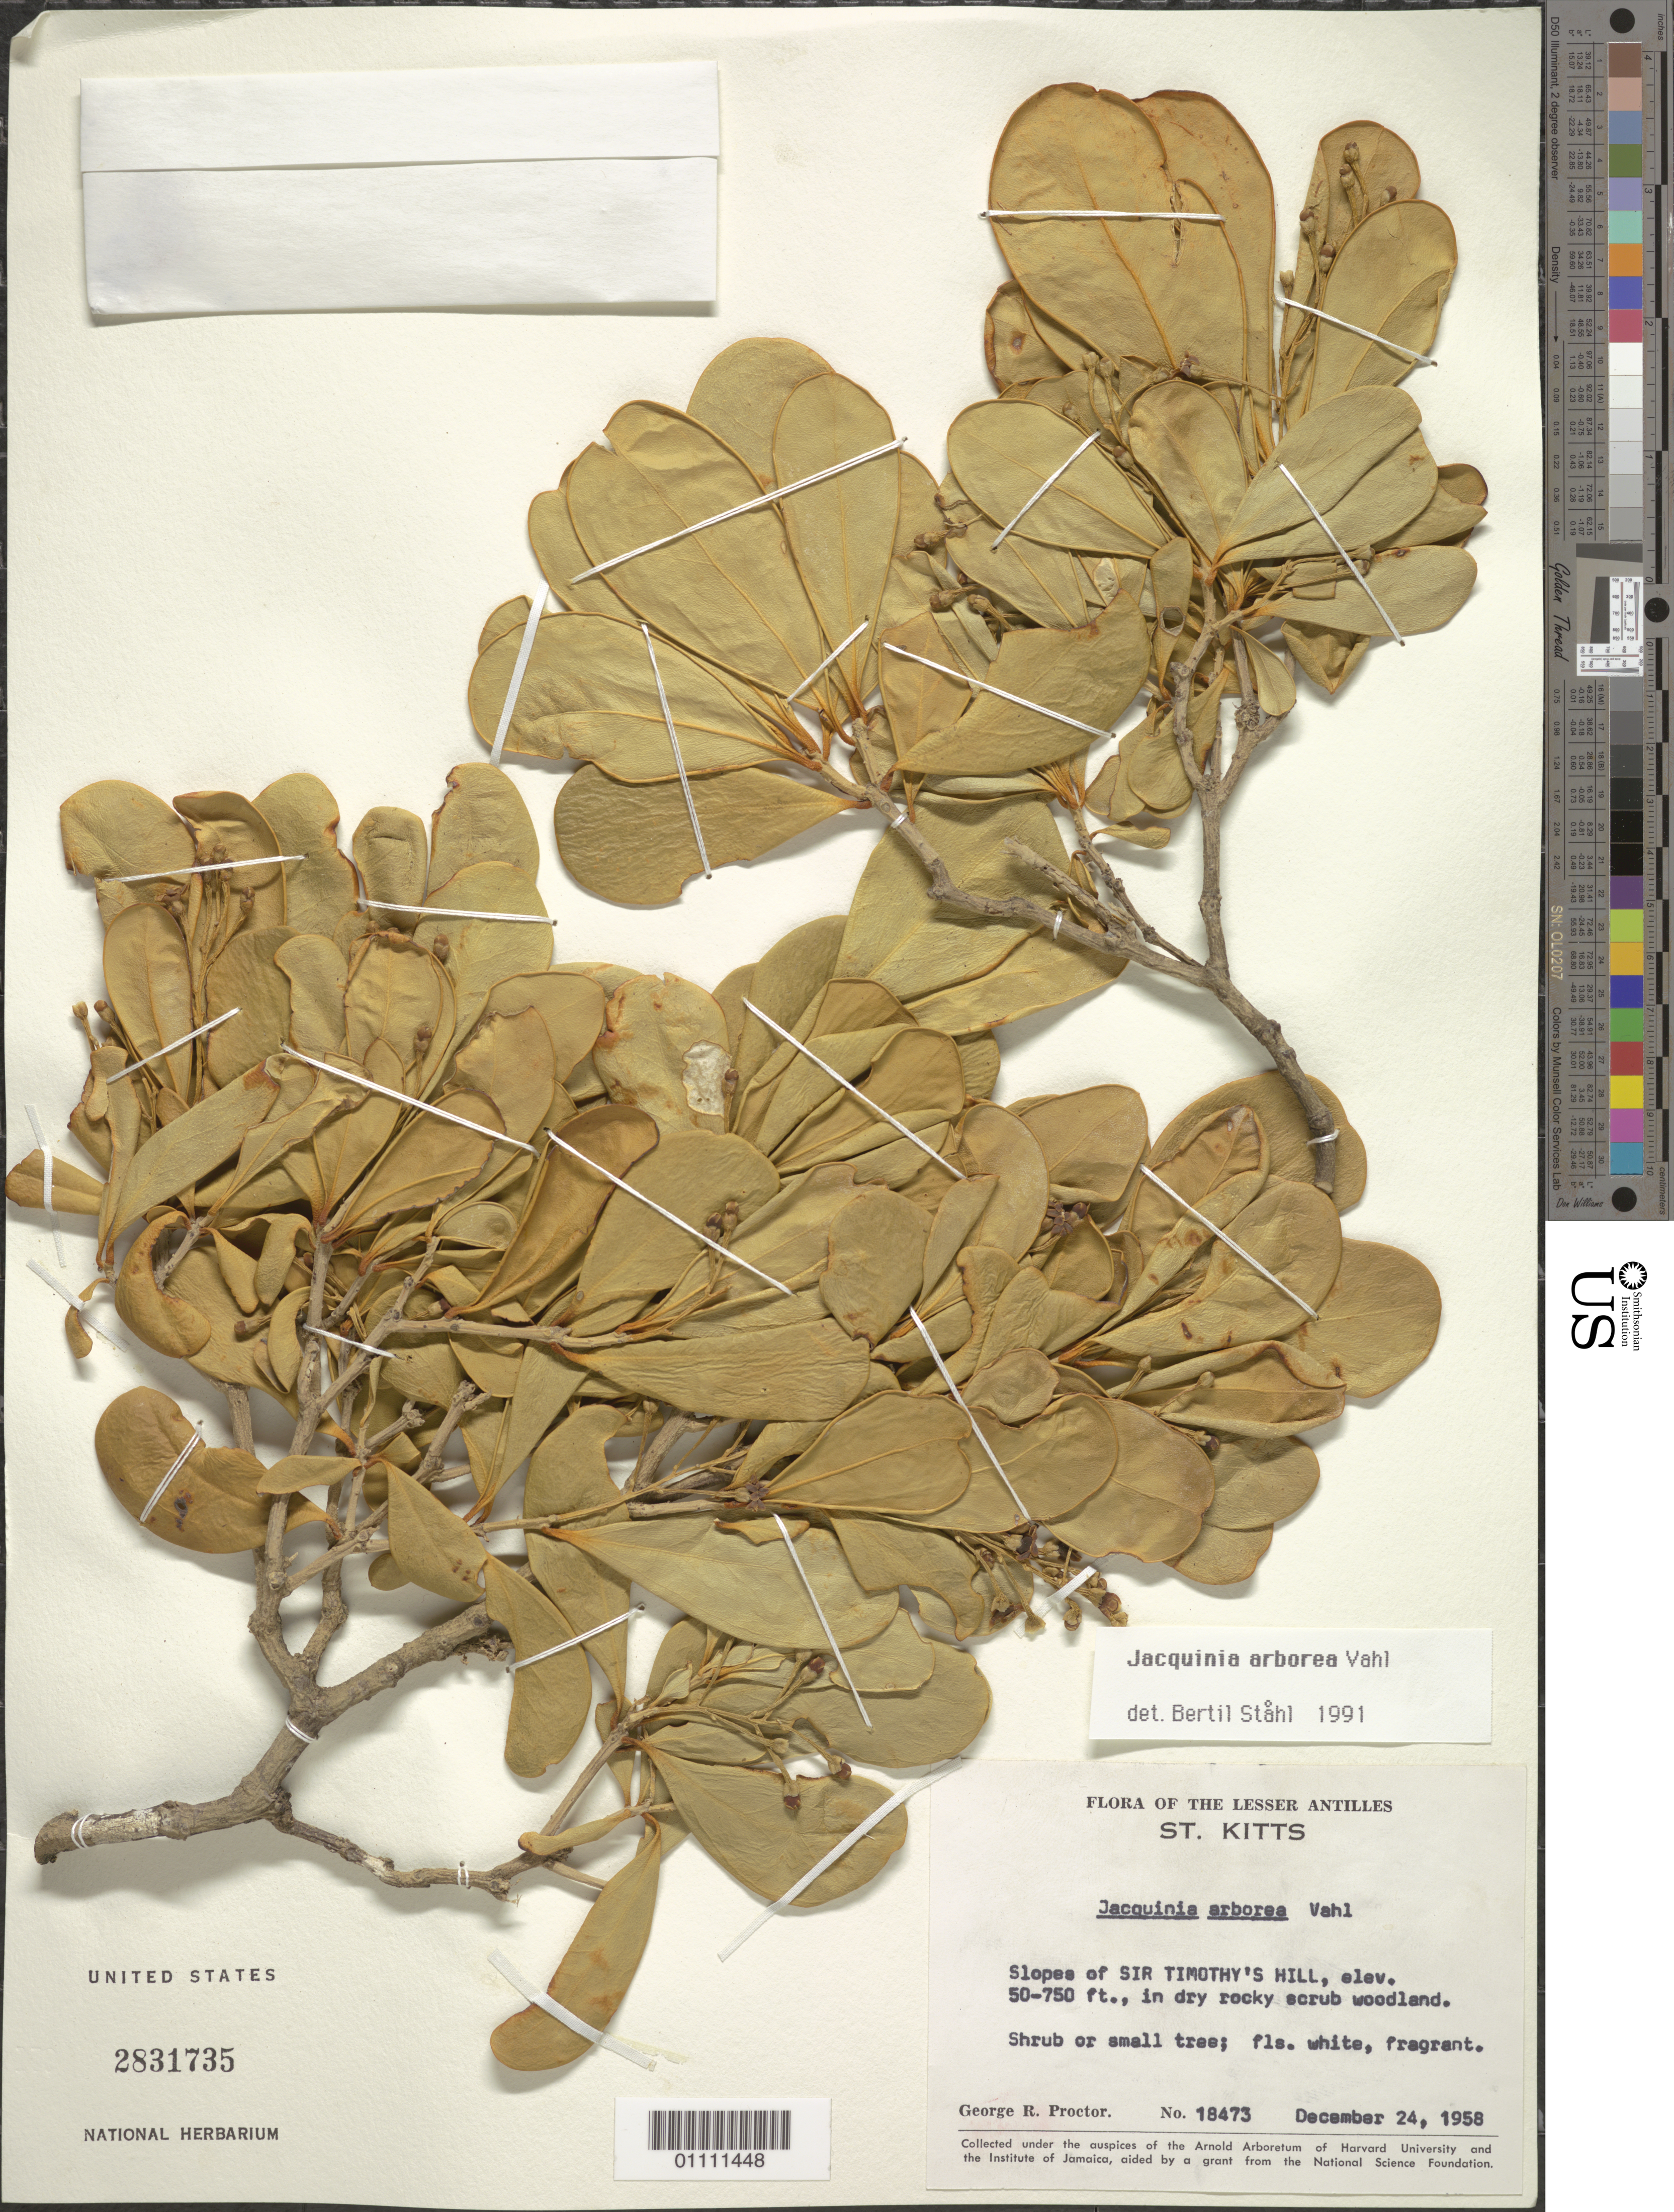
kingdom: Plantae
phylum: Tracheophyta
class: Magnoliopsida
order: Ericales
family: Primulaceae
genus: Jacquinia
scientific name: Jacquinia arborea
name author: Vahl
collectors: G. R. Proctor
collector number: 18473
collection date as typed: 24 Dec 1958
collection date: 1958-12-24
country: St. Christopher-Nevis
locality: Slopes of Sir Timothy's Hill, in dry rocky scrub woodland.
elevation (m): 15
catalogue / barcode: US 2831735